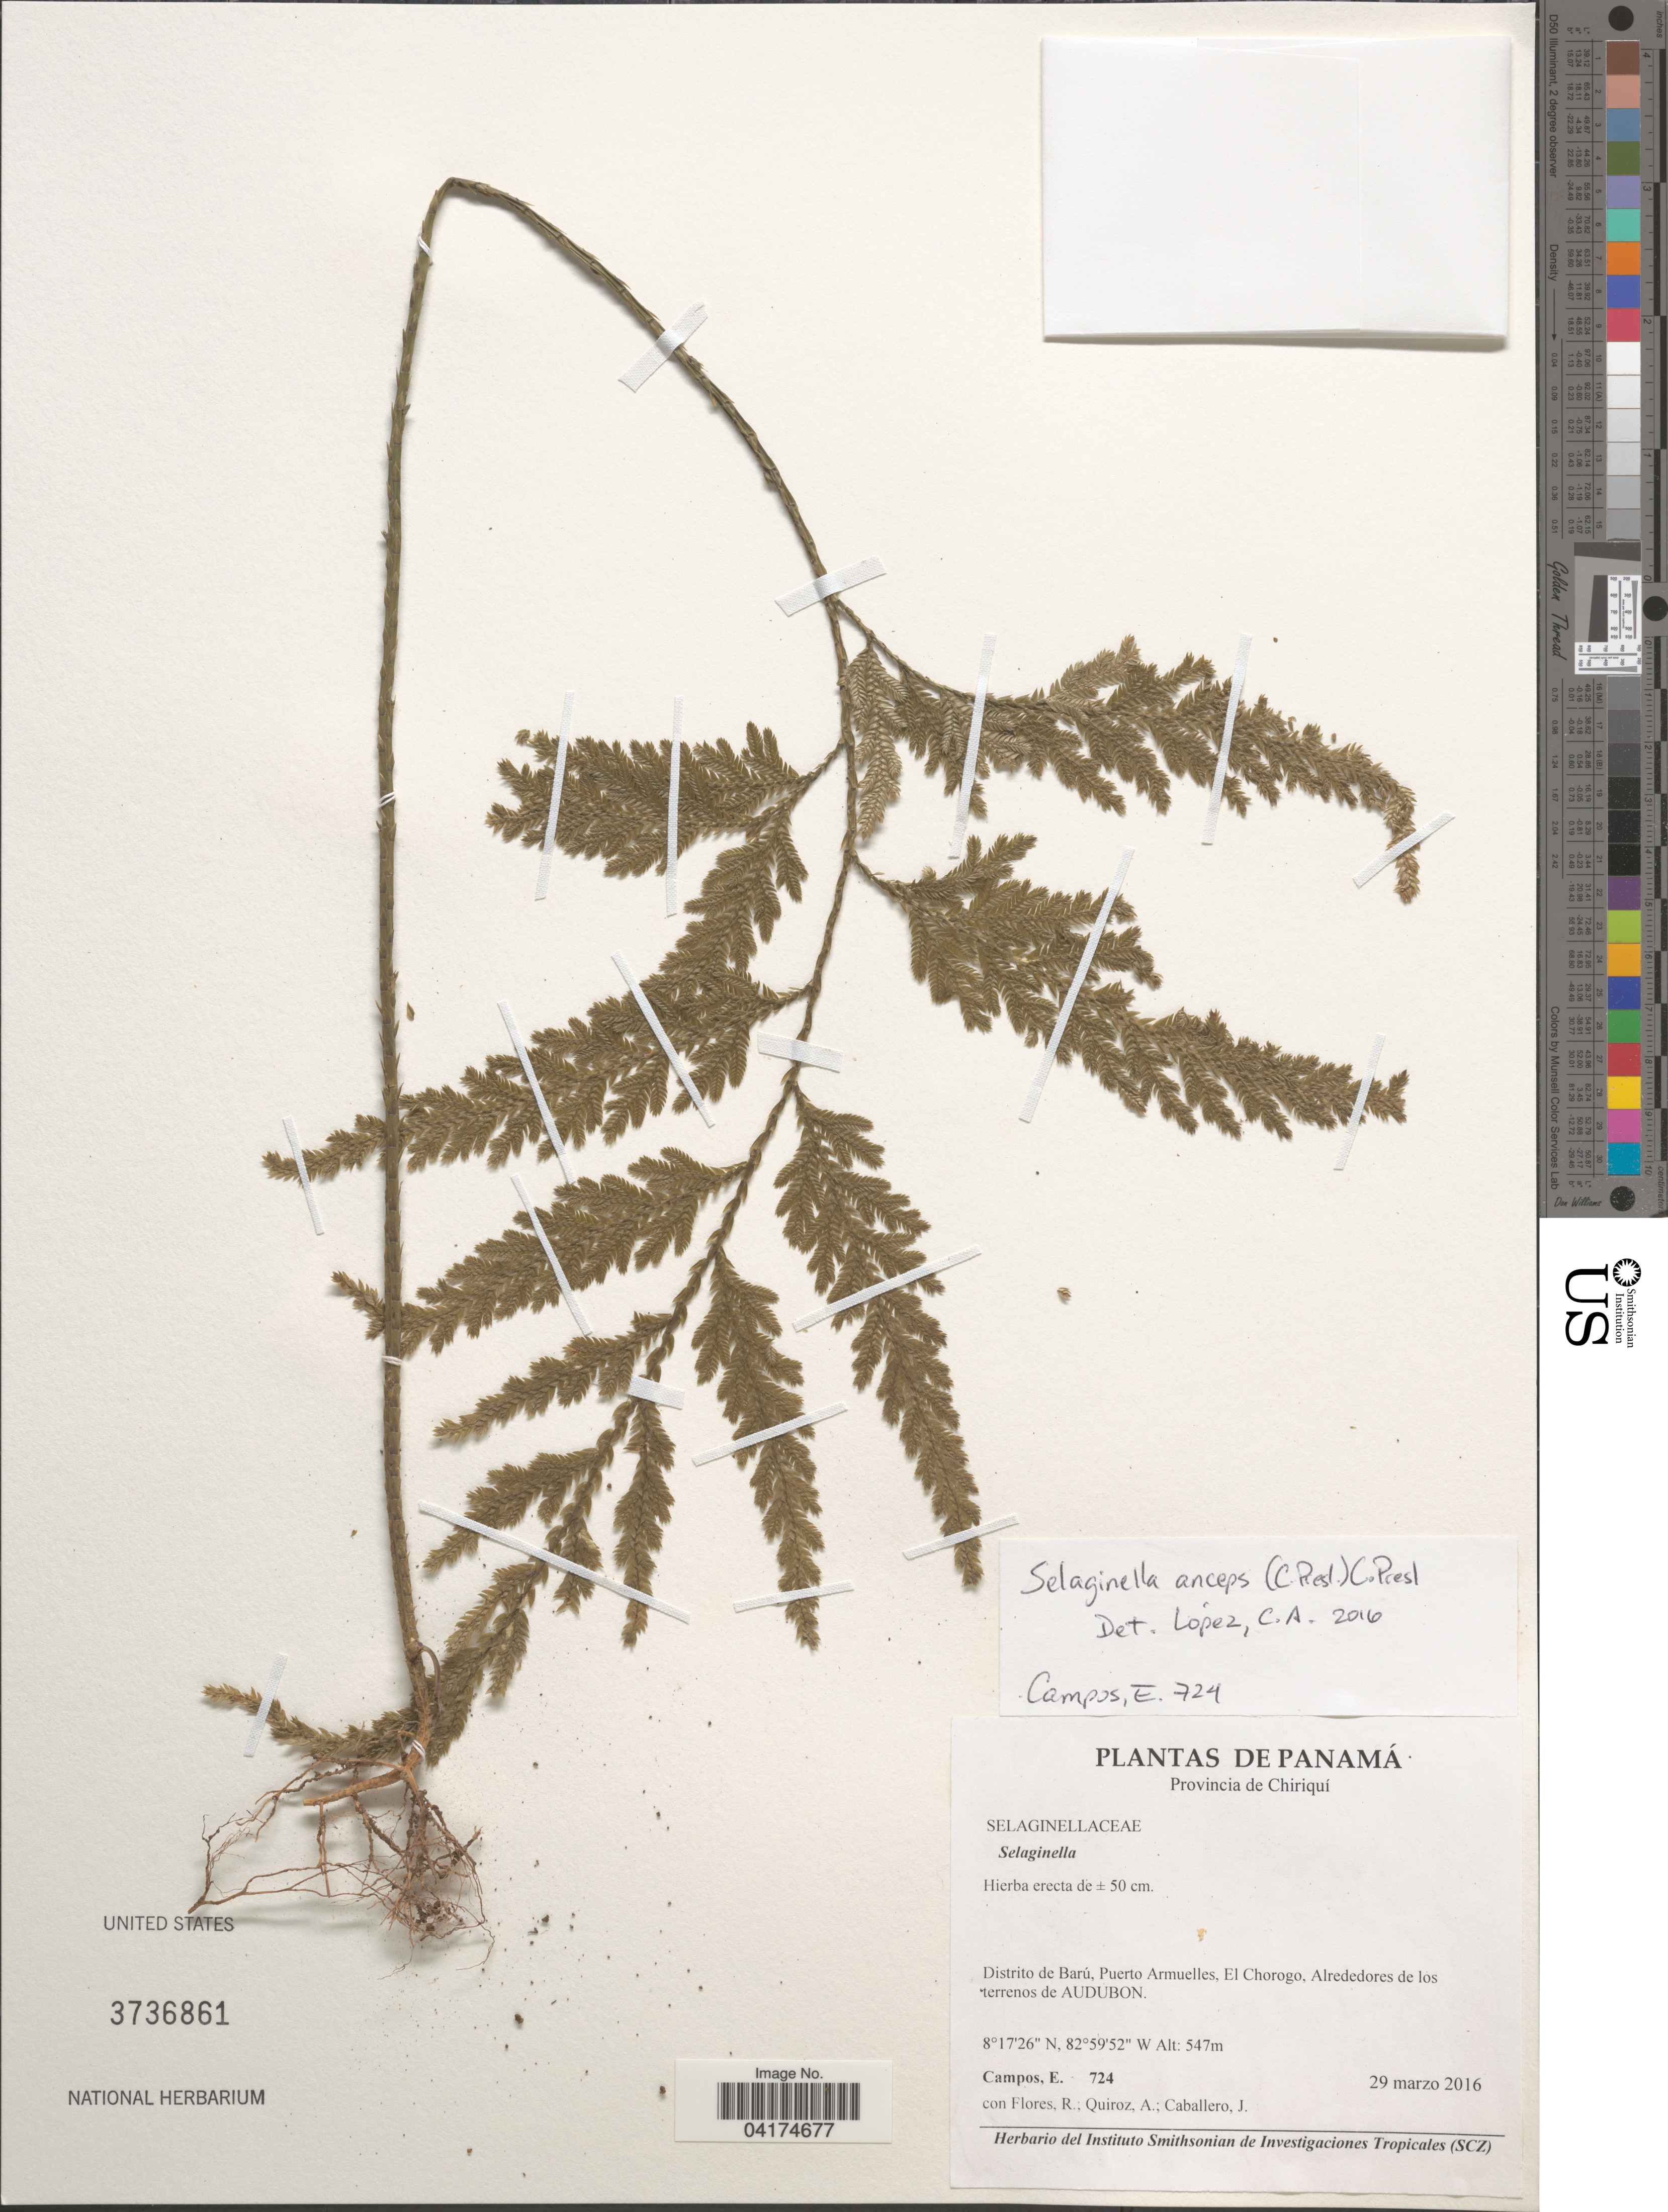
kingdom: Plantae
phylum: Tracheophyta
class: Lycopodiopsida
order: Selaginellales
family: Selaginellaceae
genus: Selaginella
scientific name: Selaginella anceps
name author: (C. Presl)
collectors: E. Campos, R. Flores, A. Quiroz & J. Caballero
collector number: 724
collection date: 2016-03-29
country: Panama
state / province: Chiriqui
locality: Distrito de Barú, Puerto Armuelles, El Chorogo, Alrededores de los terrenos de Audubon.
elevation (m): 547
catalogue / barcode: US 3736861